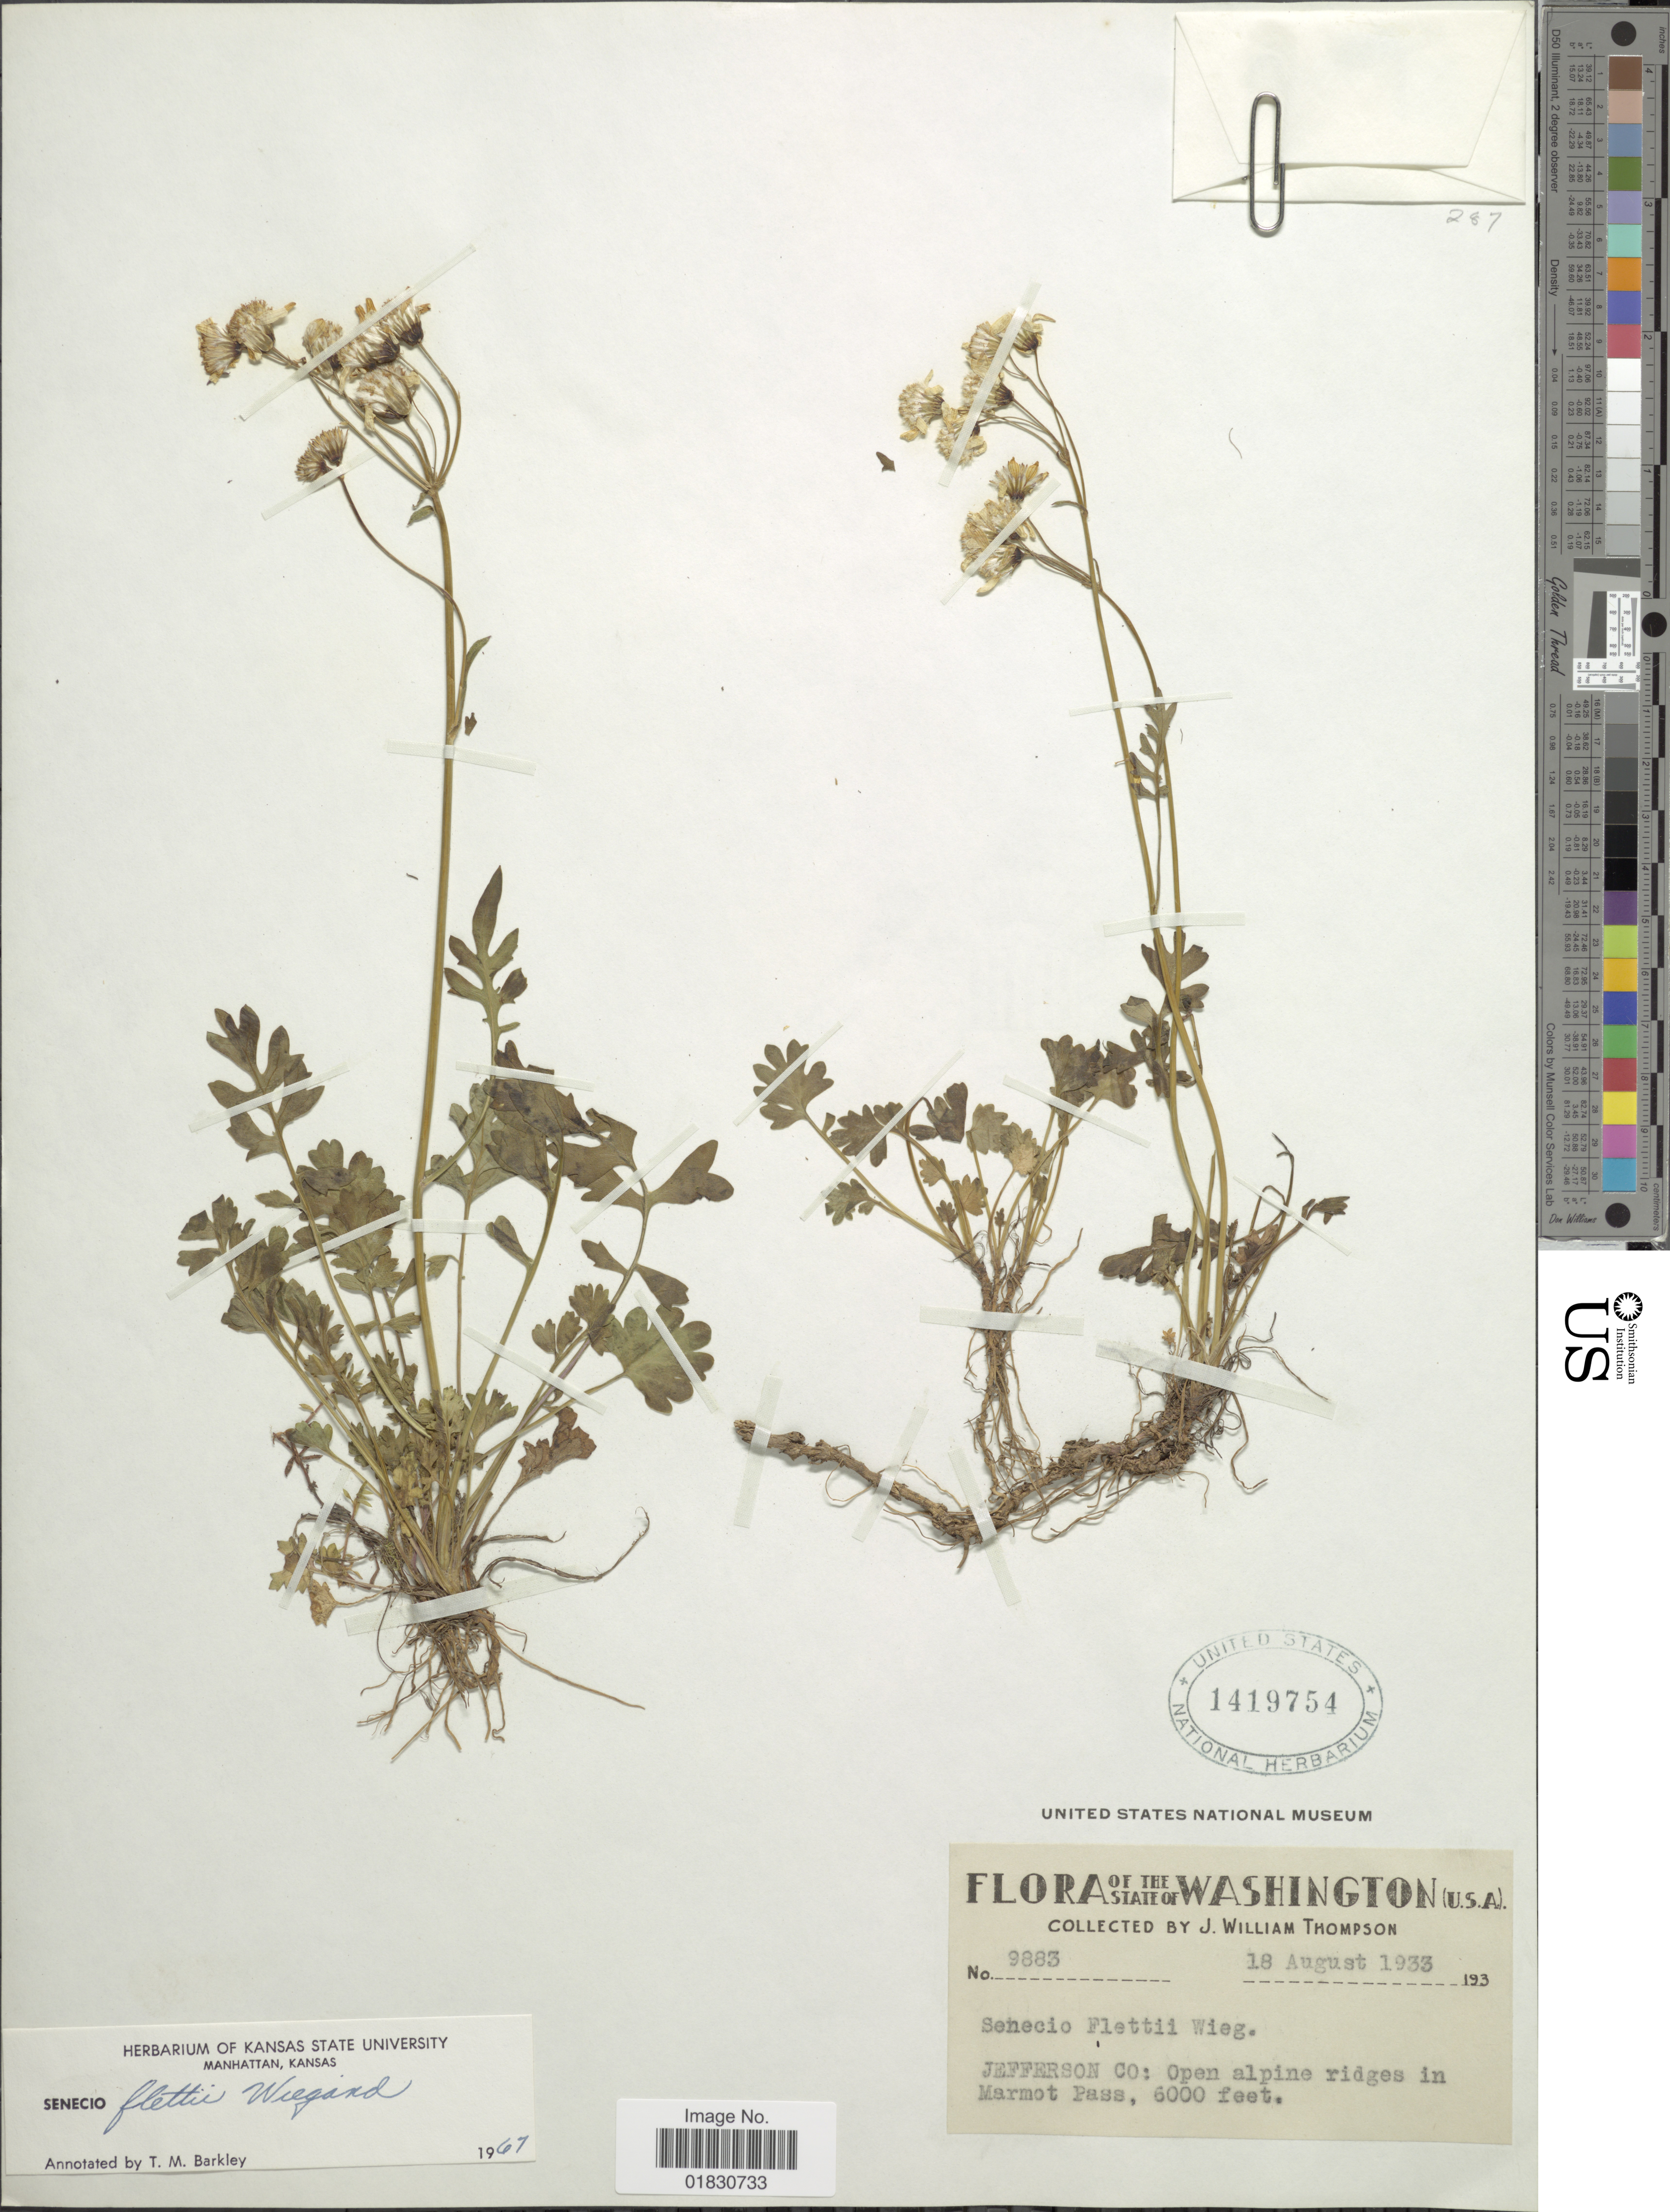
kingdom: Plantae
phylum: Tracheophyta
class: Magnoliopsida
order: Asterales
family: Asteraceae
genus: Packera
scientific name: Packera flettii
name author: (Wiegand) W.A. Weber & Á. Löve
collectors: J. W. Thompson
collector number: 9883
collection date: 1933-08-18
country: United States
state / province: Washington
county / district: Jefferson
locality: The State of Washington, Jefferson Co: Open alpine ridges in Marmot Pass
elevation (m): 1829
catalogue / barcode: US 1419754